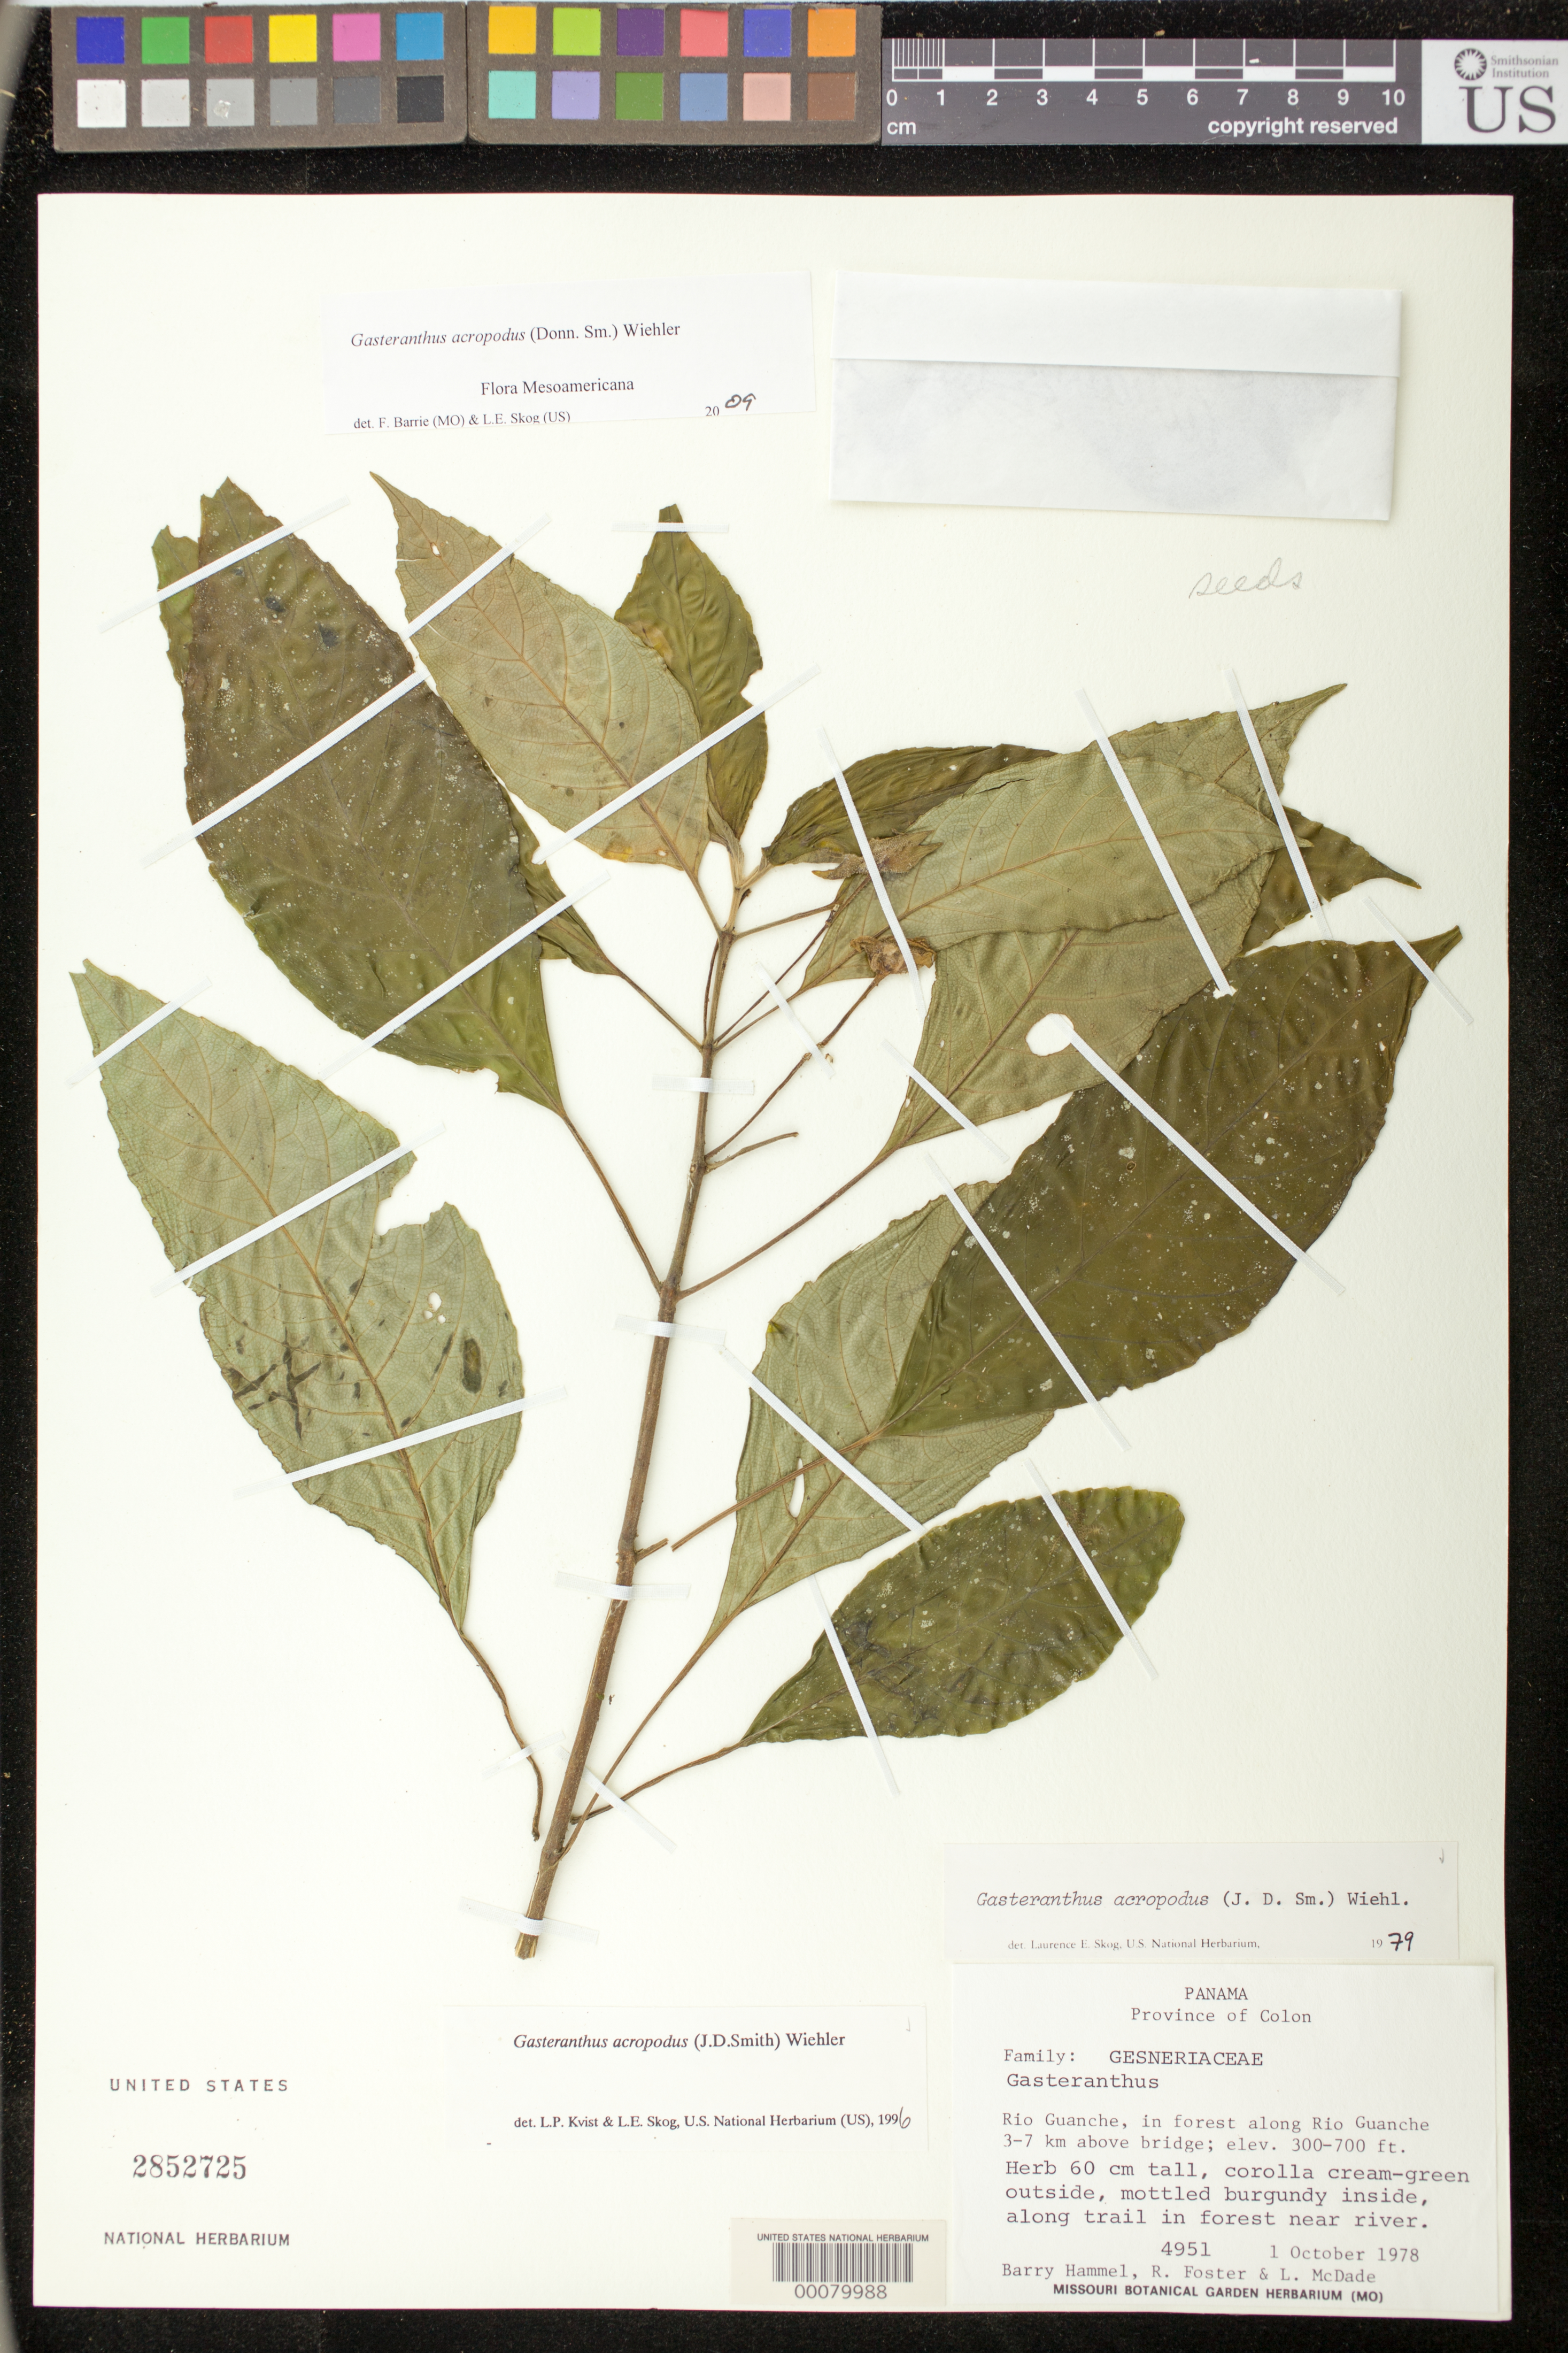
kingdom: Plantae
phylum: Tracheophyta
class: Magnoliopsida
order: Lamiales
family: Gesneriaceae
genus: Gasteranthus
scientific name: Gasteranthus acropodus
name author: (Donn. Sm.) Wiehler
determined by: Skog, Laurence E.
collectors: B. Hammel, R. Foster & L. McDade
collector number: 4951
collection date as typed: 01 Oct 1978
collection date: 1978-10-01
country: Panama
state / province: Colón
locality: Rio Guanche, along Rio Guanche, 3-7 km above bridge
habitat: Along trail in forest near river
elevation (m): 91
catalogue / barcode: US 2852725